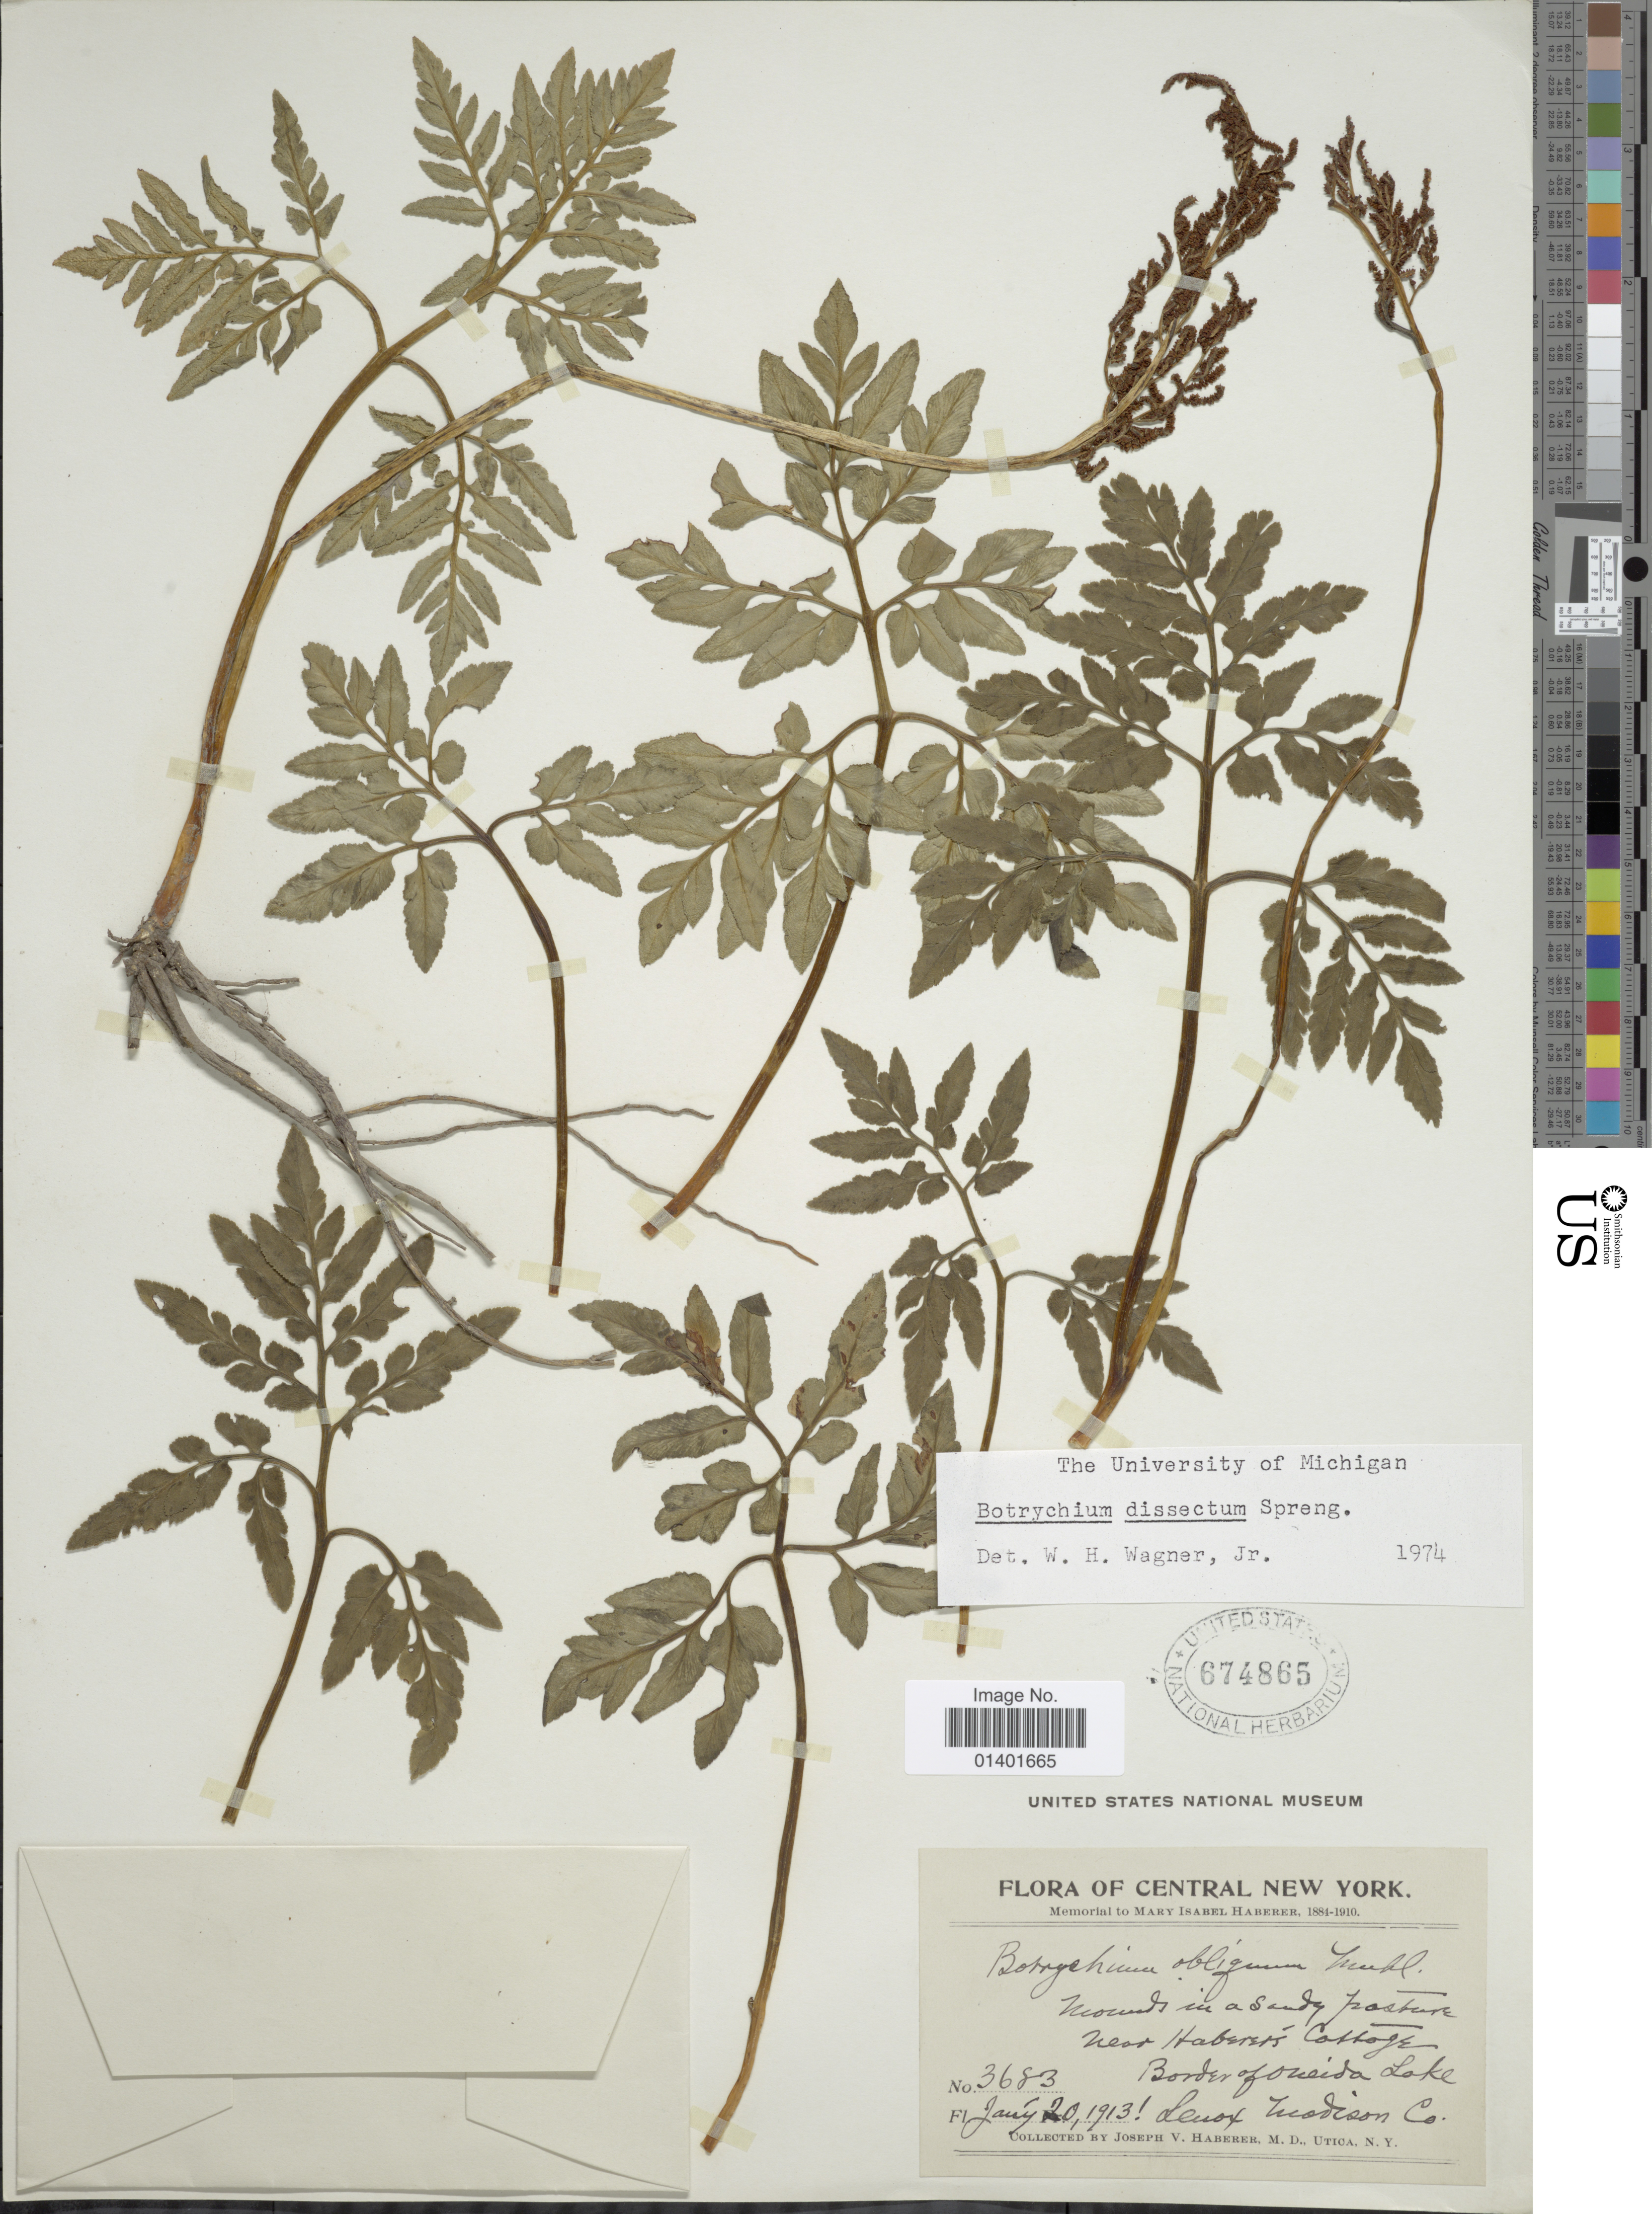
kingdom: Plantae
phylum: Tracheophyta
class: Polypodiopsida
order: Ophioglossales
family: Ophioglossaceae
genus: Botrychium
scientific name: Botrychium dissectum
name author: Spreng.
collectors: J. V. Haberer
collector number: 3683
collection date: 1913-01-20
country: United States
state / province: New York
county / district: Oneida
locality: Central New York. Mounds in a sandy pasture near Haberer's Cottage. Border of Oneida Lake. Lenox Madison Co.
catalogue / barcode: US 674865